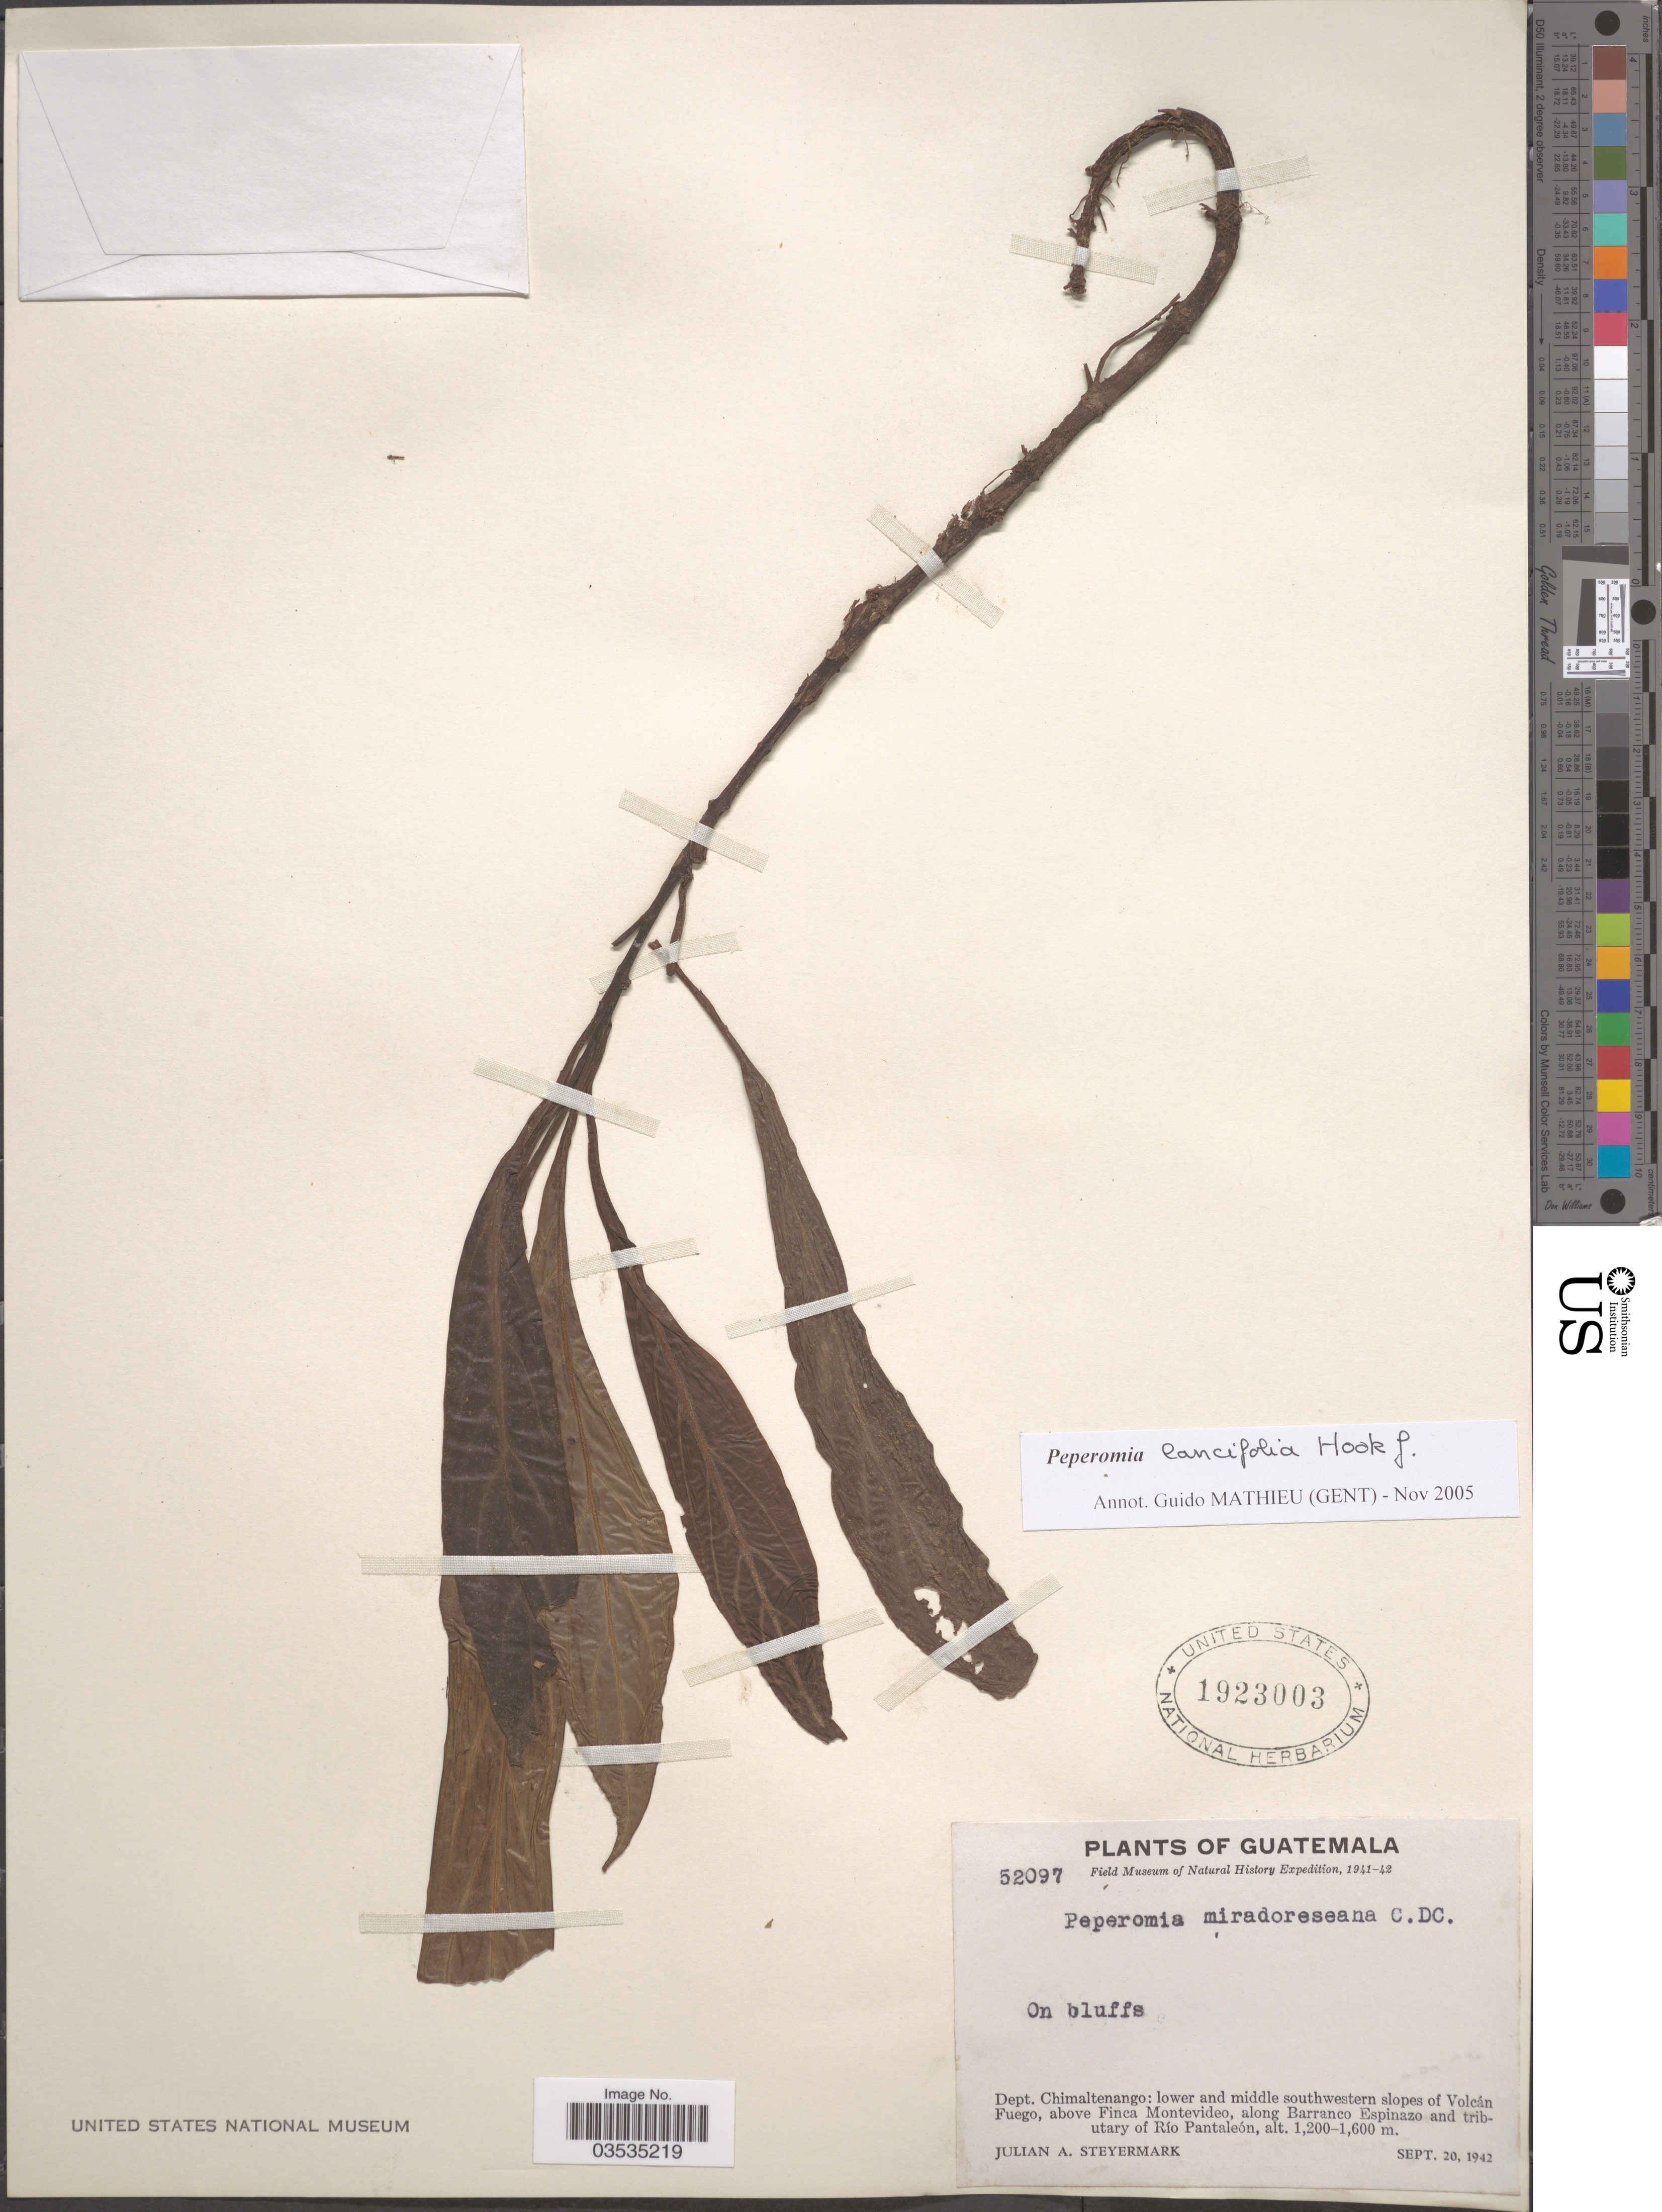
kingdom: Plantae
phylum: Tracheophyta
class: Magnoliopsida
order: Piperales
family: Piperaceae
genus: Peperomia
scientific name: Peperomia lancifolia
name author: Hook.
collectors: J. Steyermark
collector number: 52097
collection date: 1942-09-20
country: Guatemala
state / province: Chimaltenango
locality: Dept. Chimaltenango: lower and middle southwestern slopes of Volcán Fuego, above Finca Montevideo, along Barranco Espinazo and tributary of Río Pantaleón.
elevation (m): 1200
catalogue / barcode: US 1923003